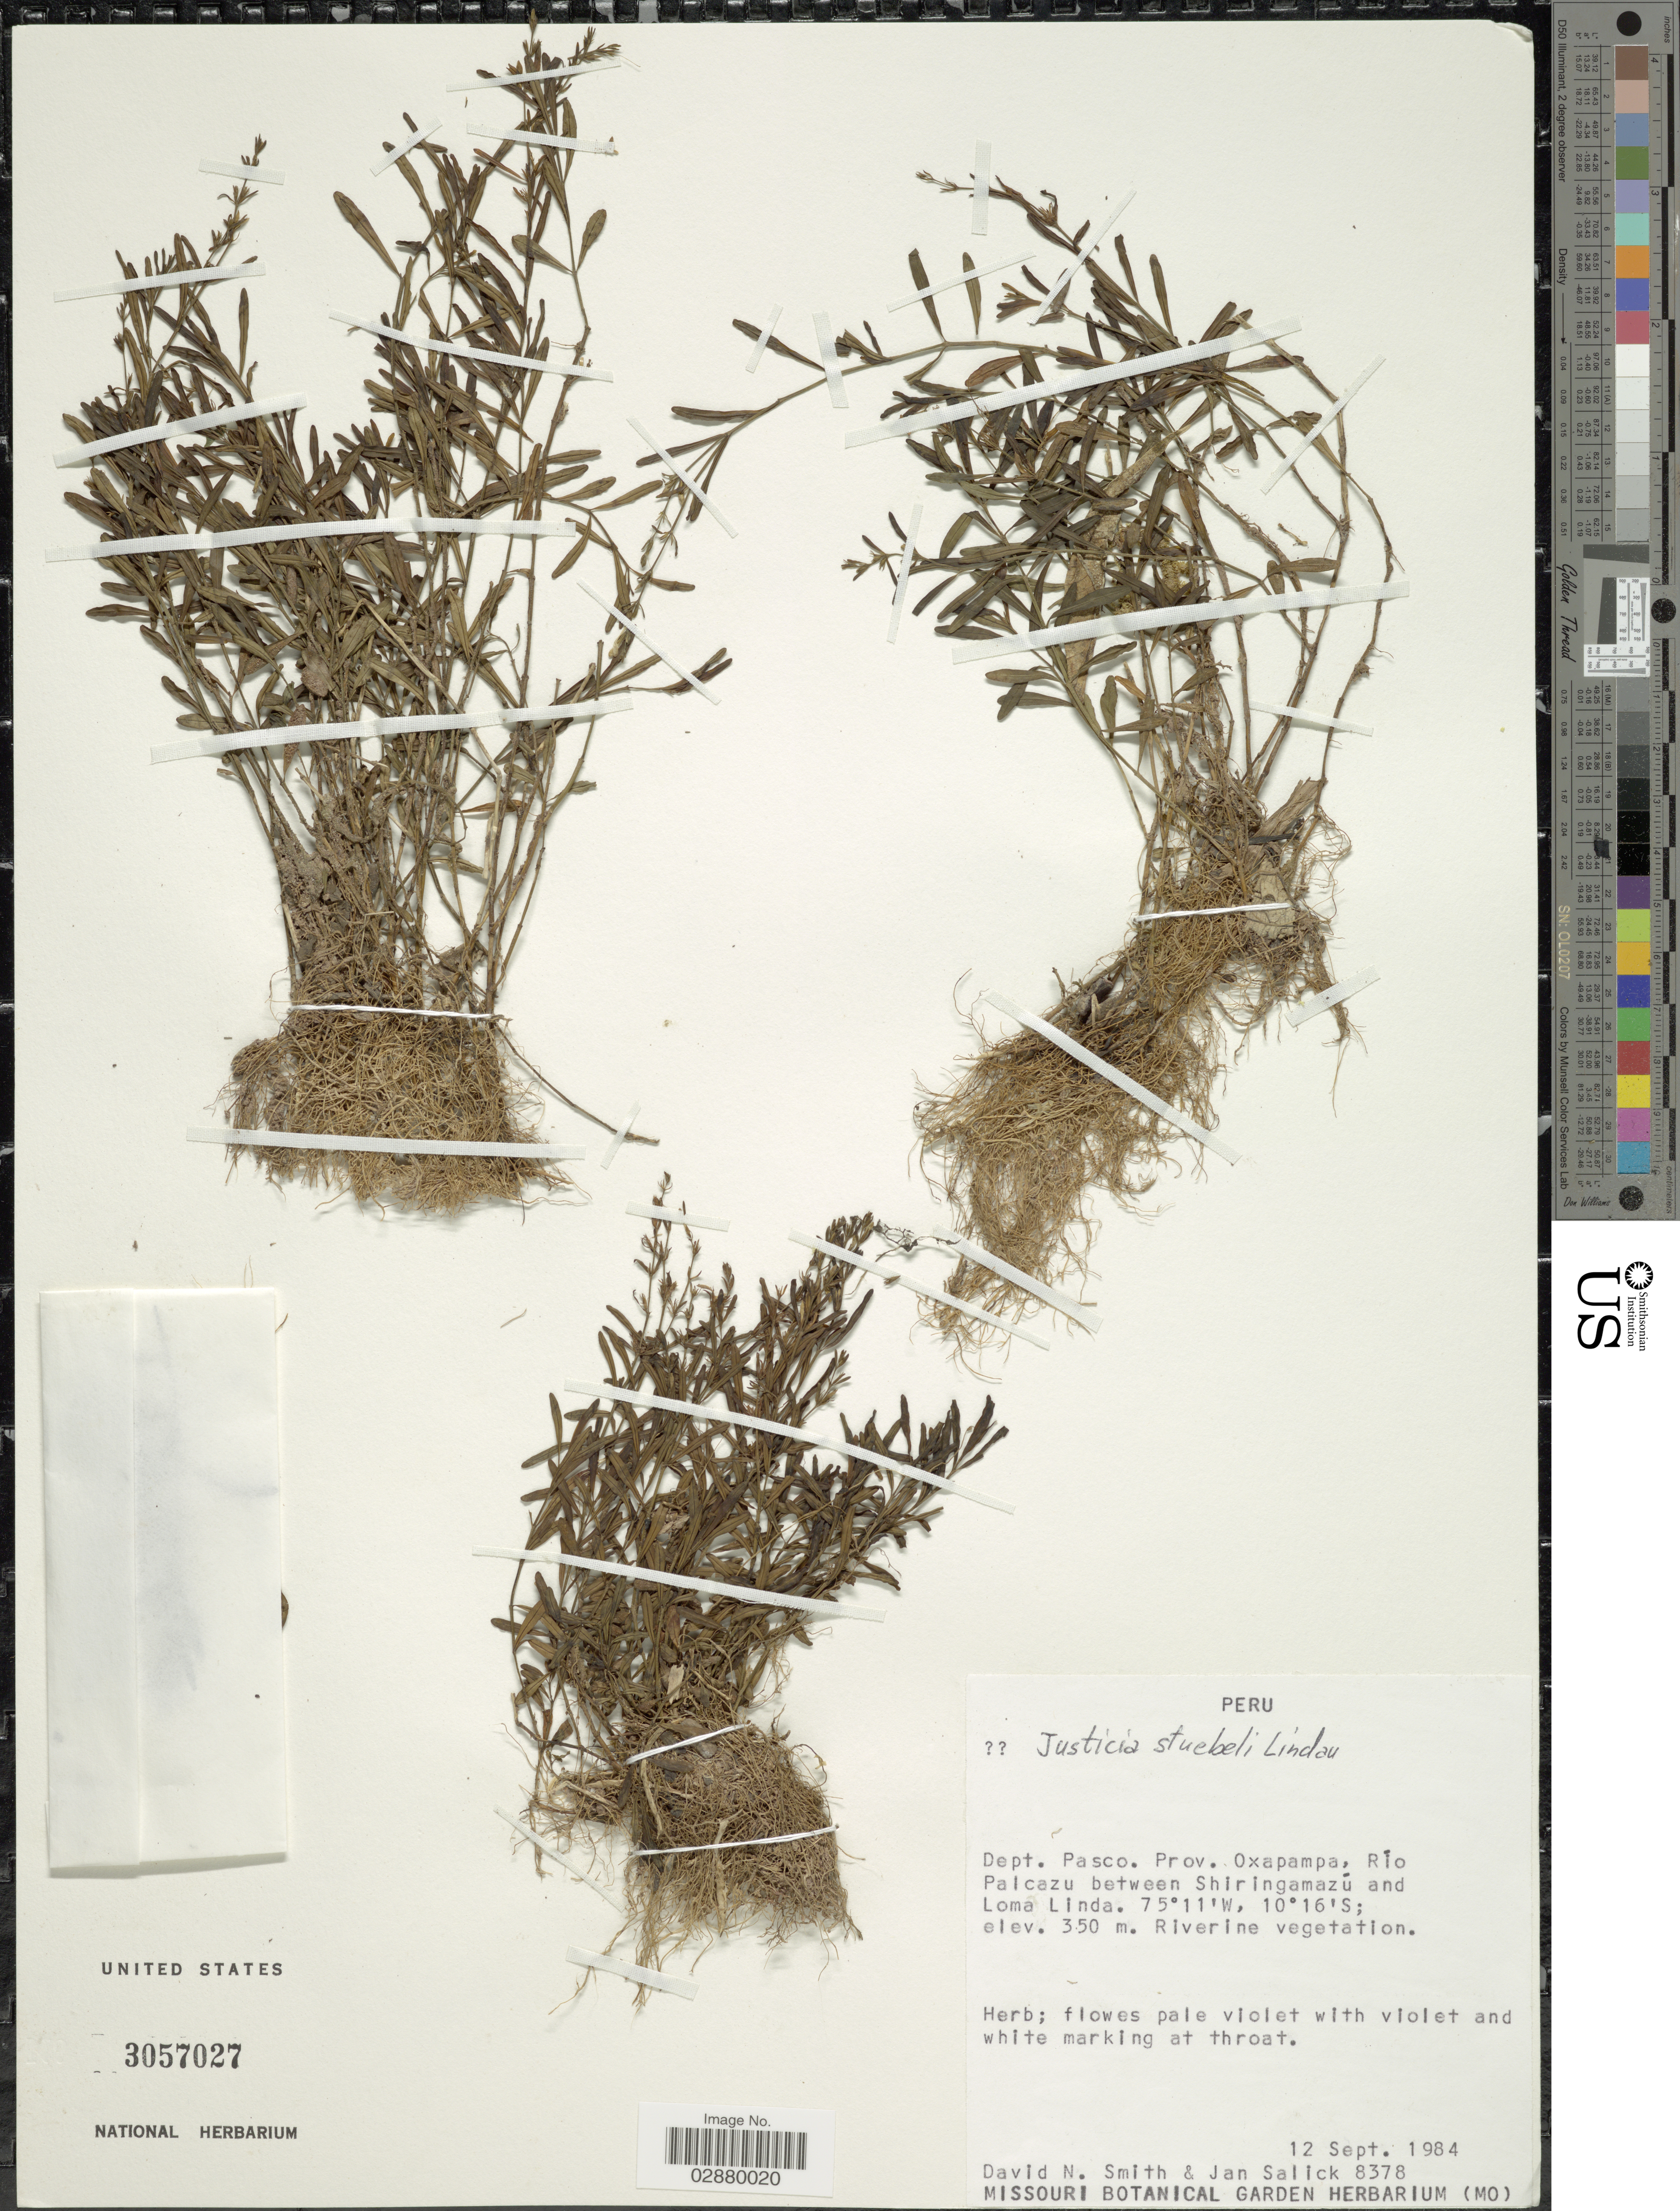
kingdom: Plantae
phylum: Tracheophyta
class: Magnoliopsida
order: Lamiales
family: Acanthaceae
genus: Justicia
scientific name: Justicia pectoralis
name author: Jacq.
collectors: D. Smith & J. Salick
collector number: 8378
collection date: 1984-09-12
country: Peru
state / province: Pasco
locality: Dept. Pasco. Prov. Oxapampa, Río Palcazu between Shiringamazú and Loma Linda.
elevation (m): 350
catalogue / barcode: US 3057027